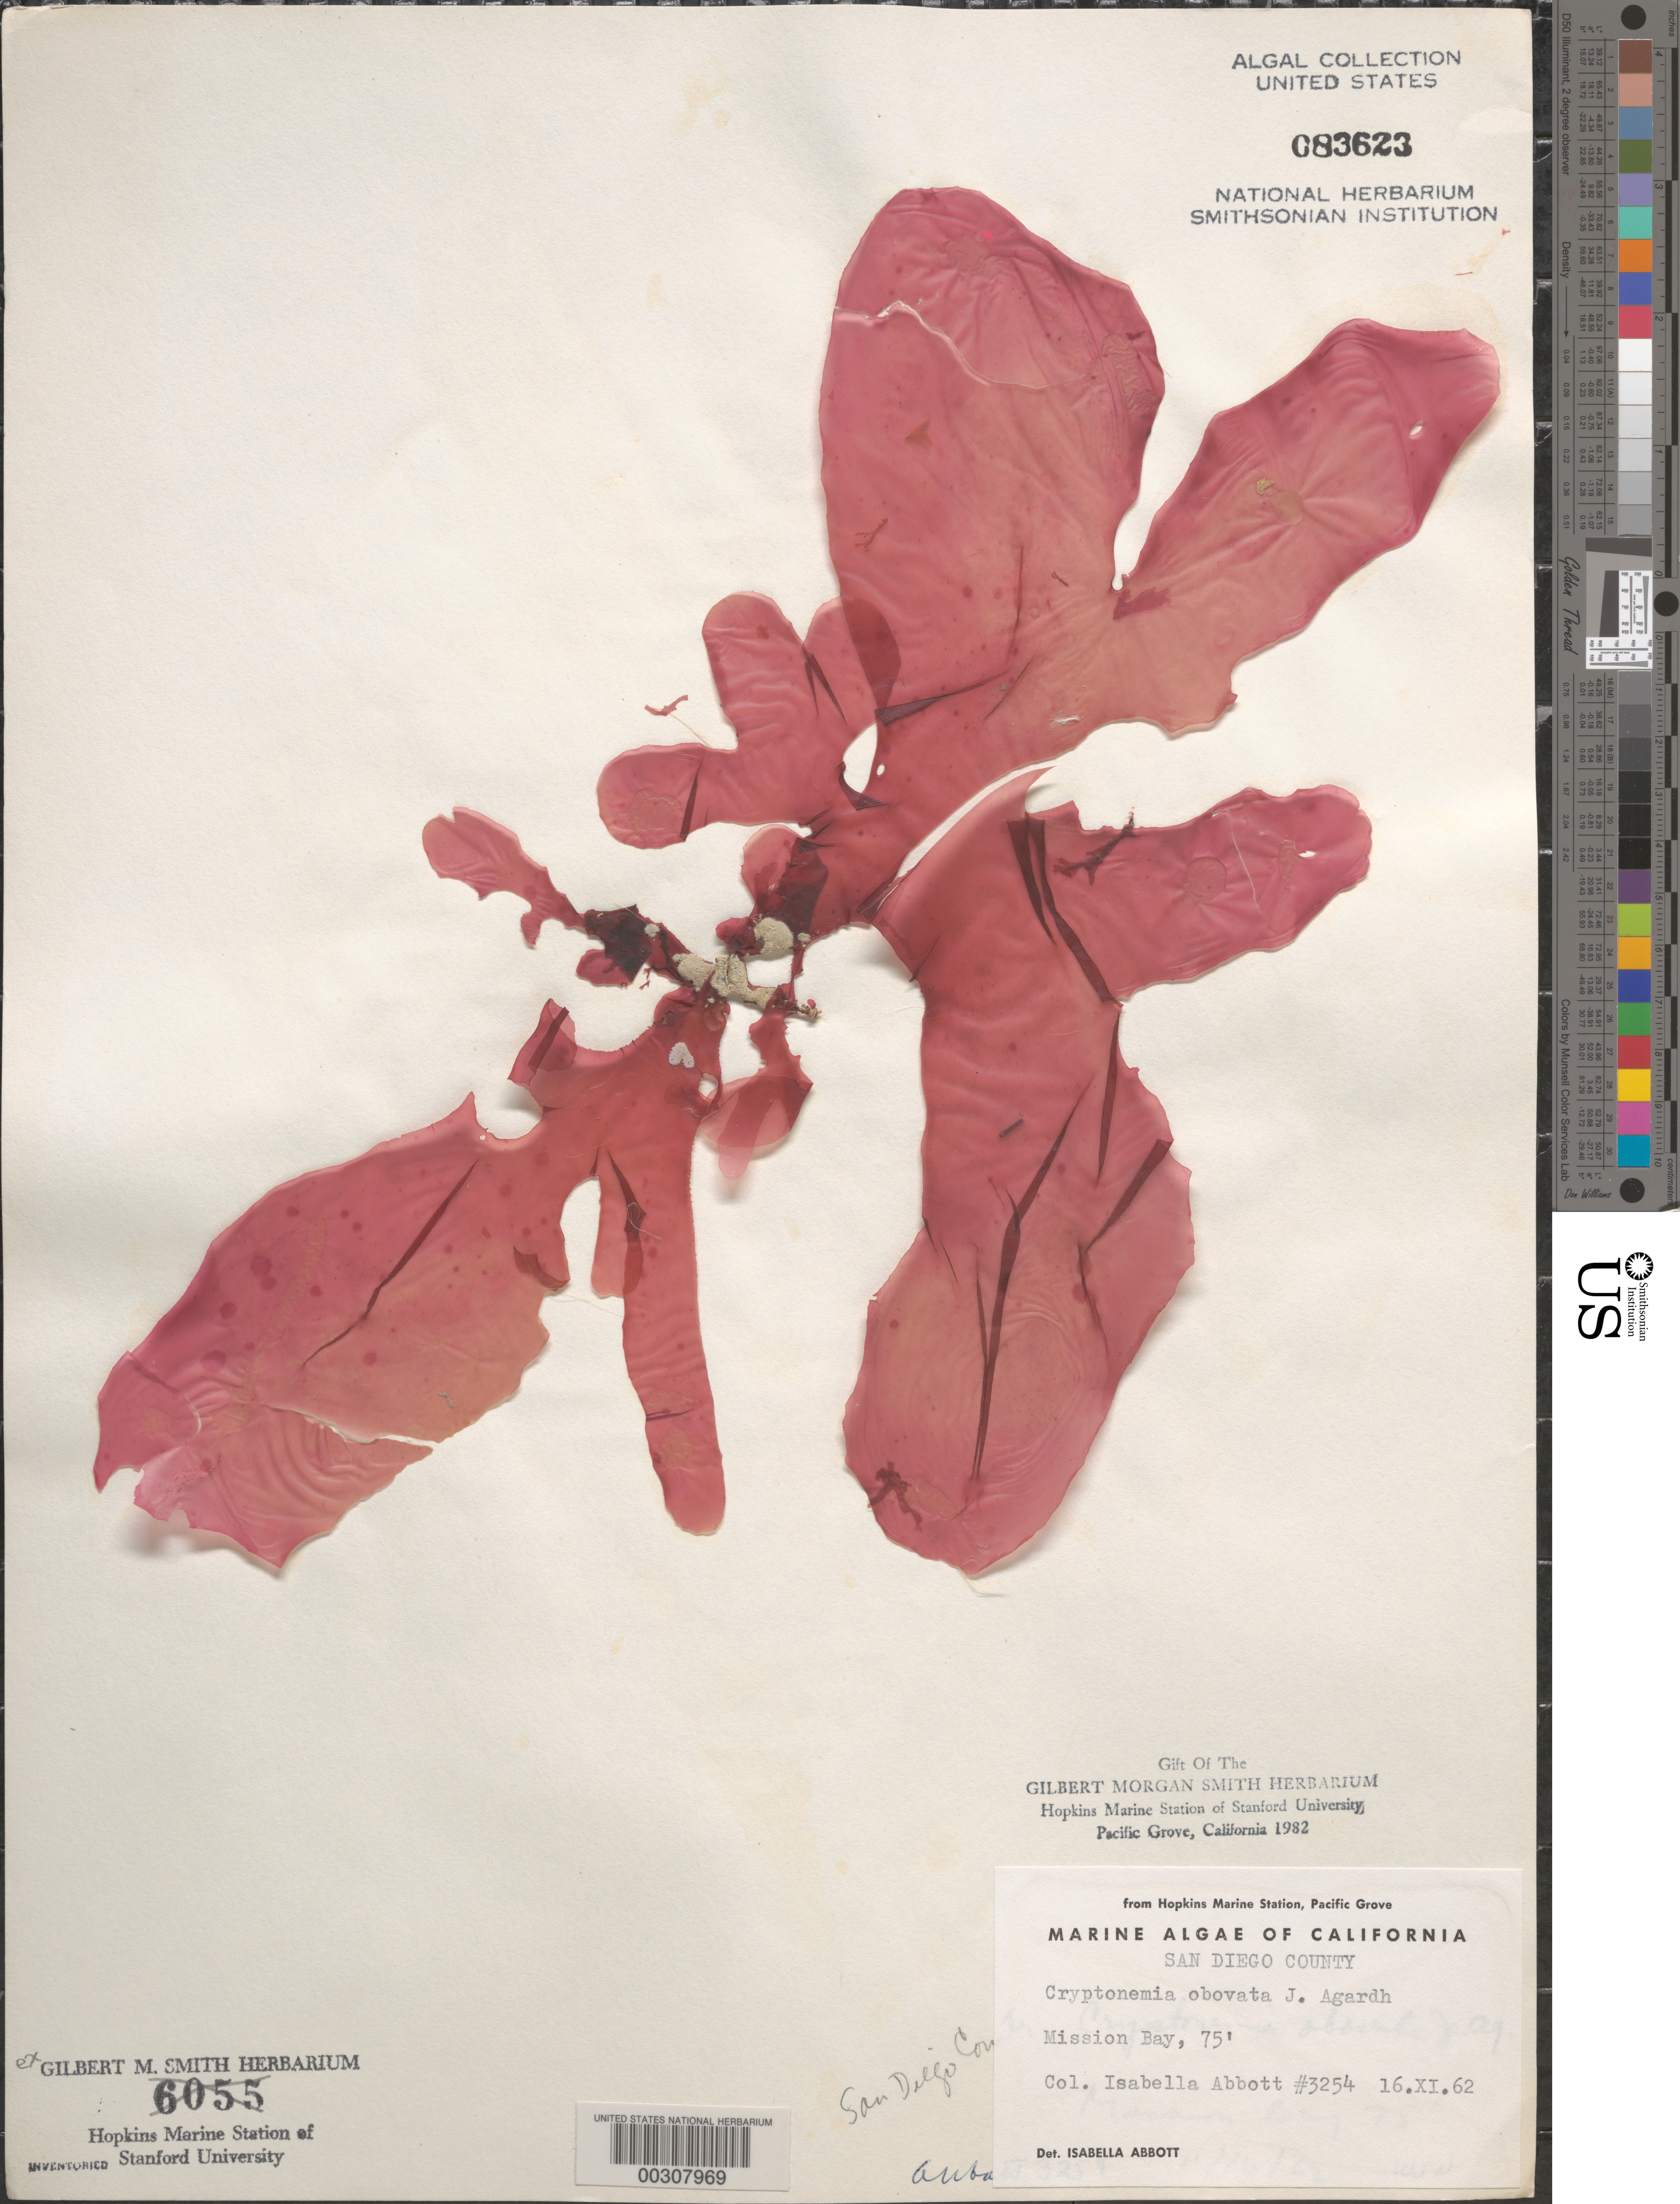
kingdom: Plantae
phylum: Rhodophyta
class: Florideophyceae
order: Halymeniales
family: Halymeniaceae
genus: Cryptonemia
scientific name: Cryptonemia obovata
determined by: Abbott, Isabella A.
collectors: I. A. Abbott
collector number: IAA 3254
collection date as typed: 16 Nov 1962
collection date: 1962-11-16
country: United States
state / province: California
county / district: San Diego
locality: Mission Bay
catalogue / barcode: US 83623